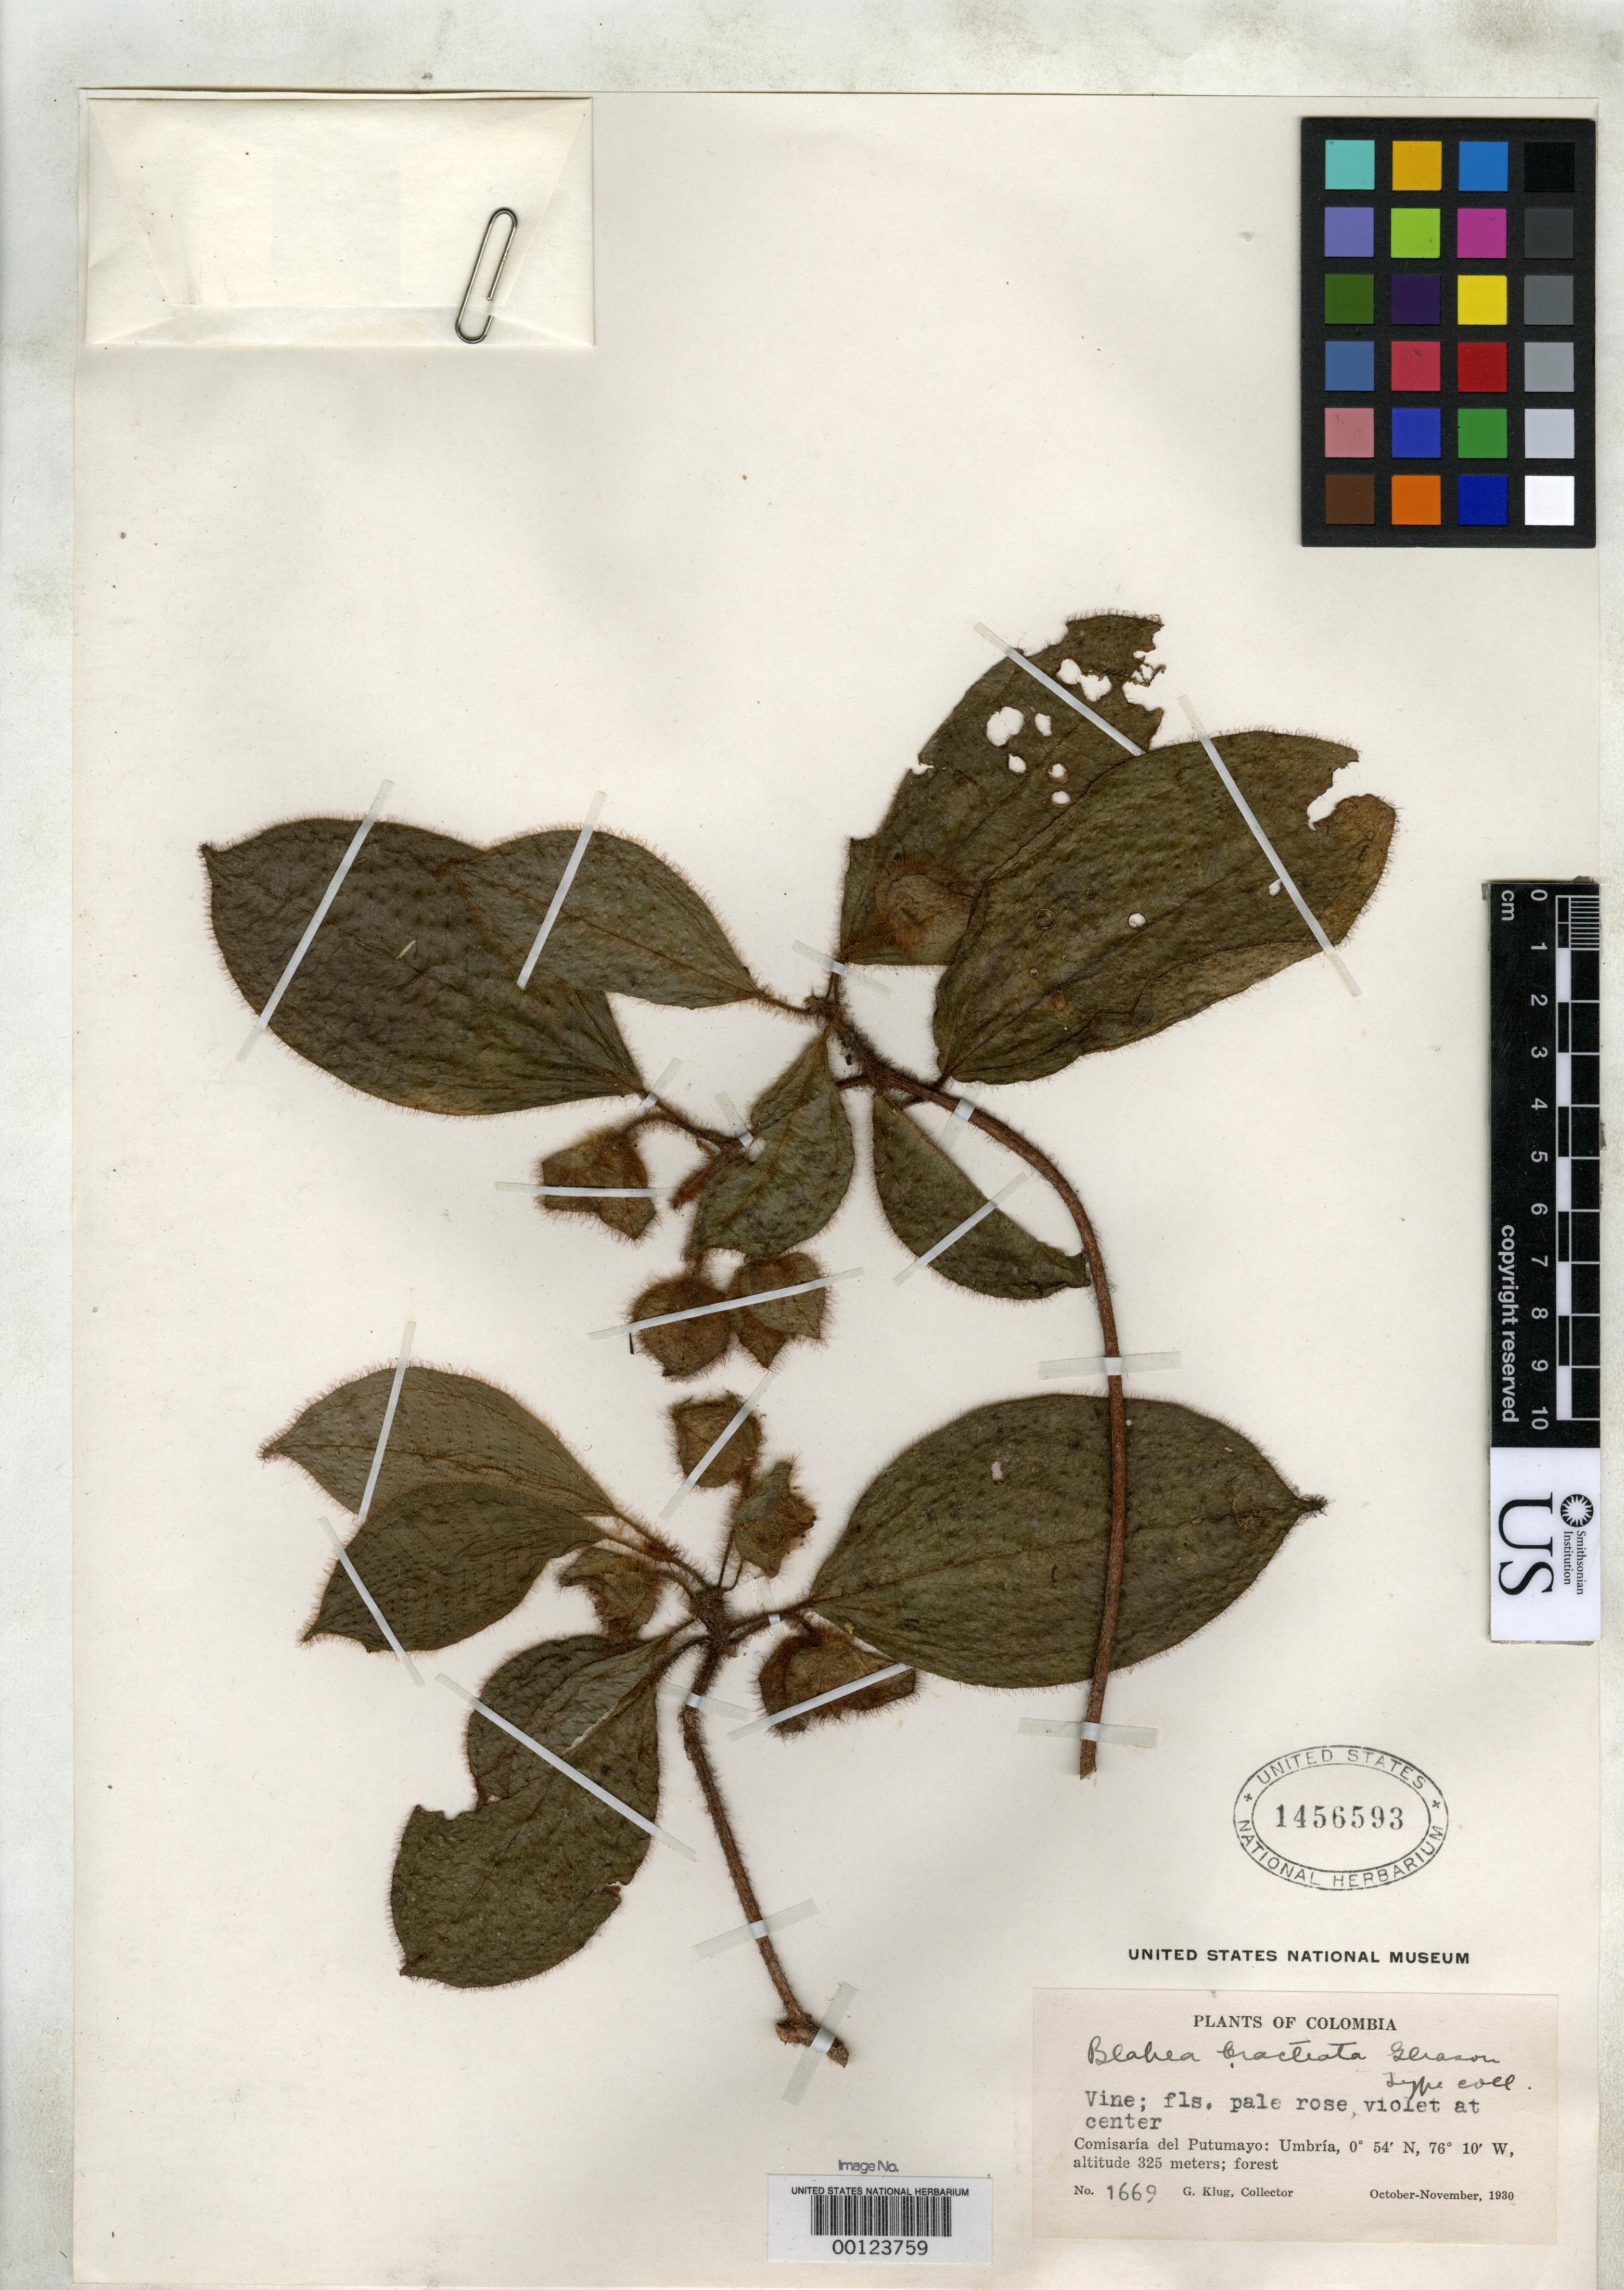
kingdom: Plantae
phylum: Tracheophyta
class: Magnoliopsida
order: Myrtales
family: Melastomataceae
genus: Blakea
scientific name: Blakea bracteata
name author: Gleason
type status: Isotype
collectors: G. Klug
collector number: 1669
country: Colombia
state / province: Putumayo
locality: Umbria.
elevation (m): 325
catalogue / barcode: US 1456593